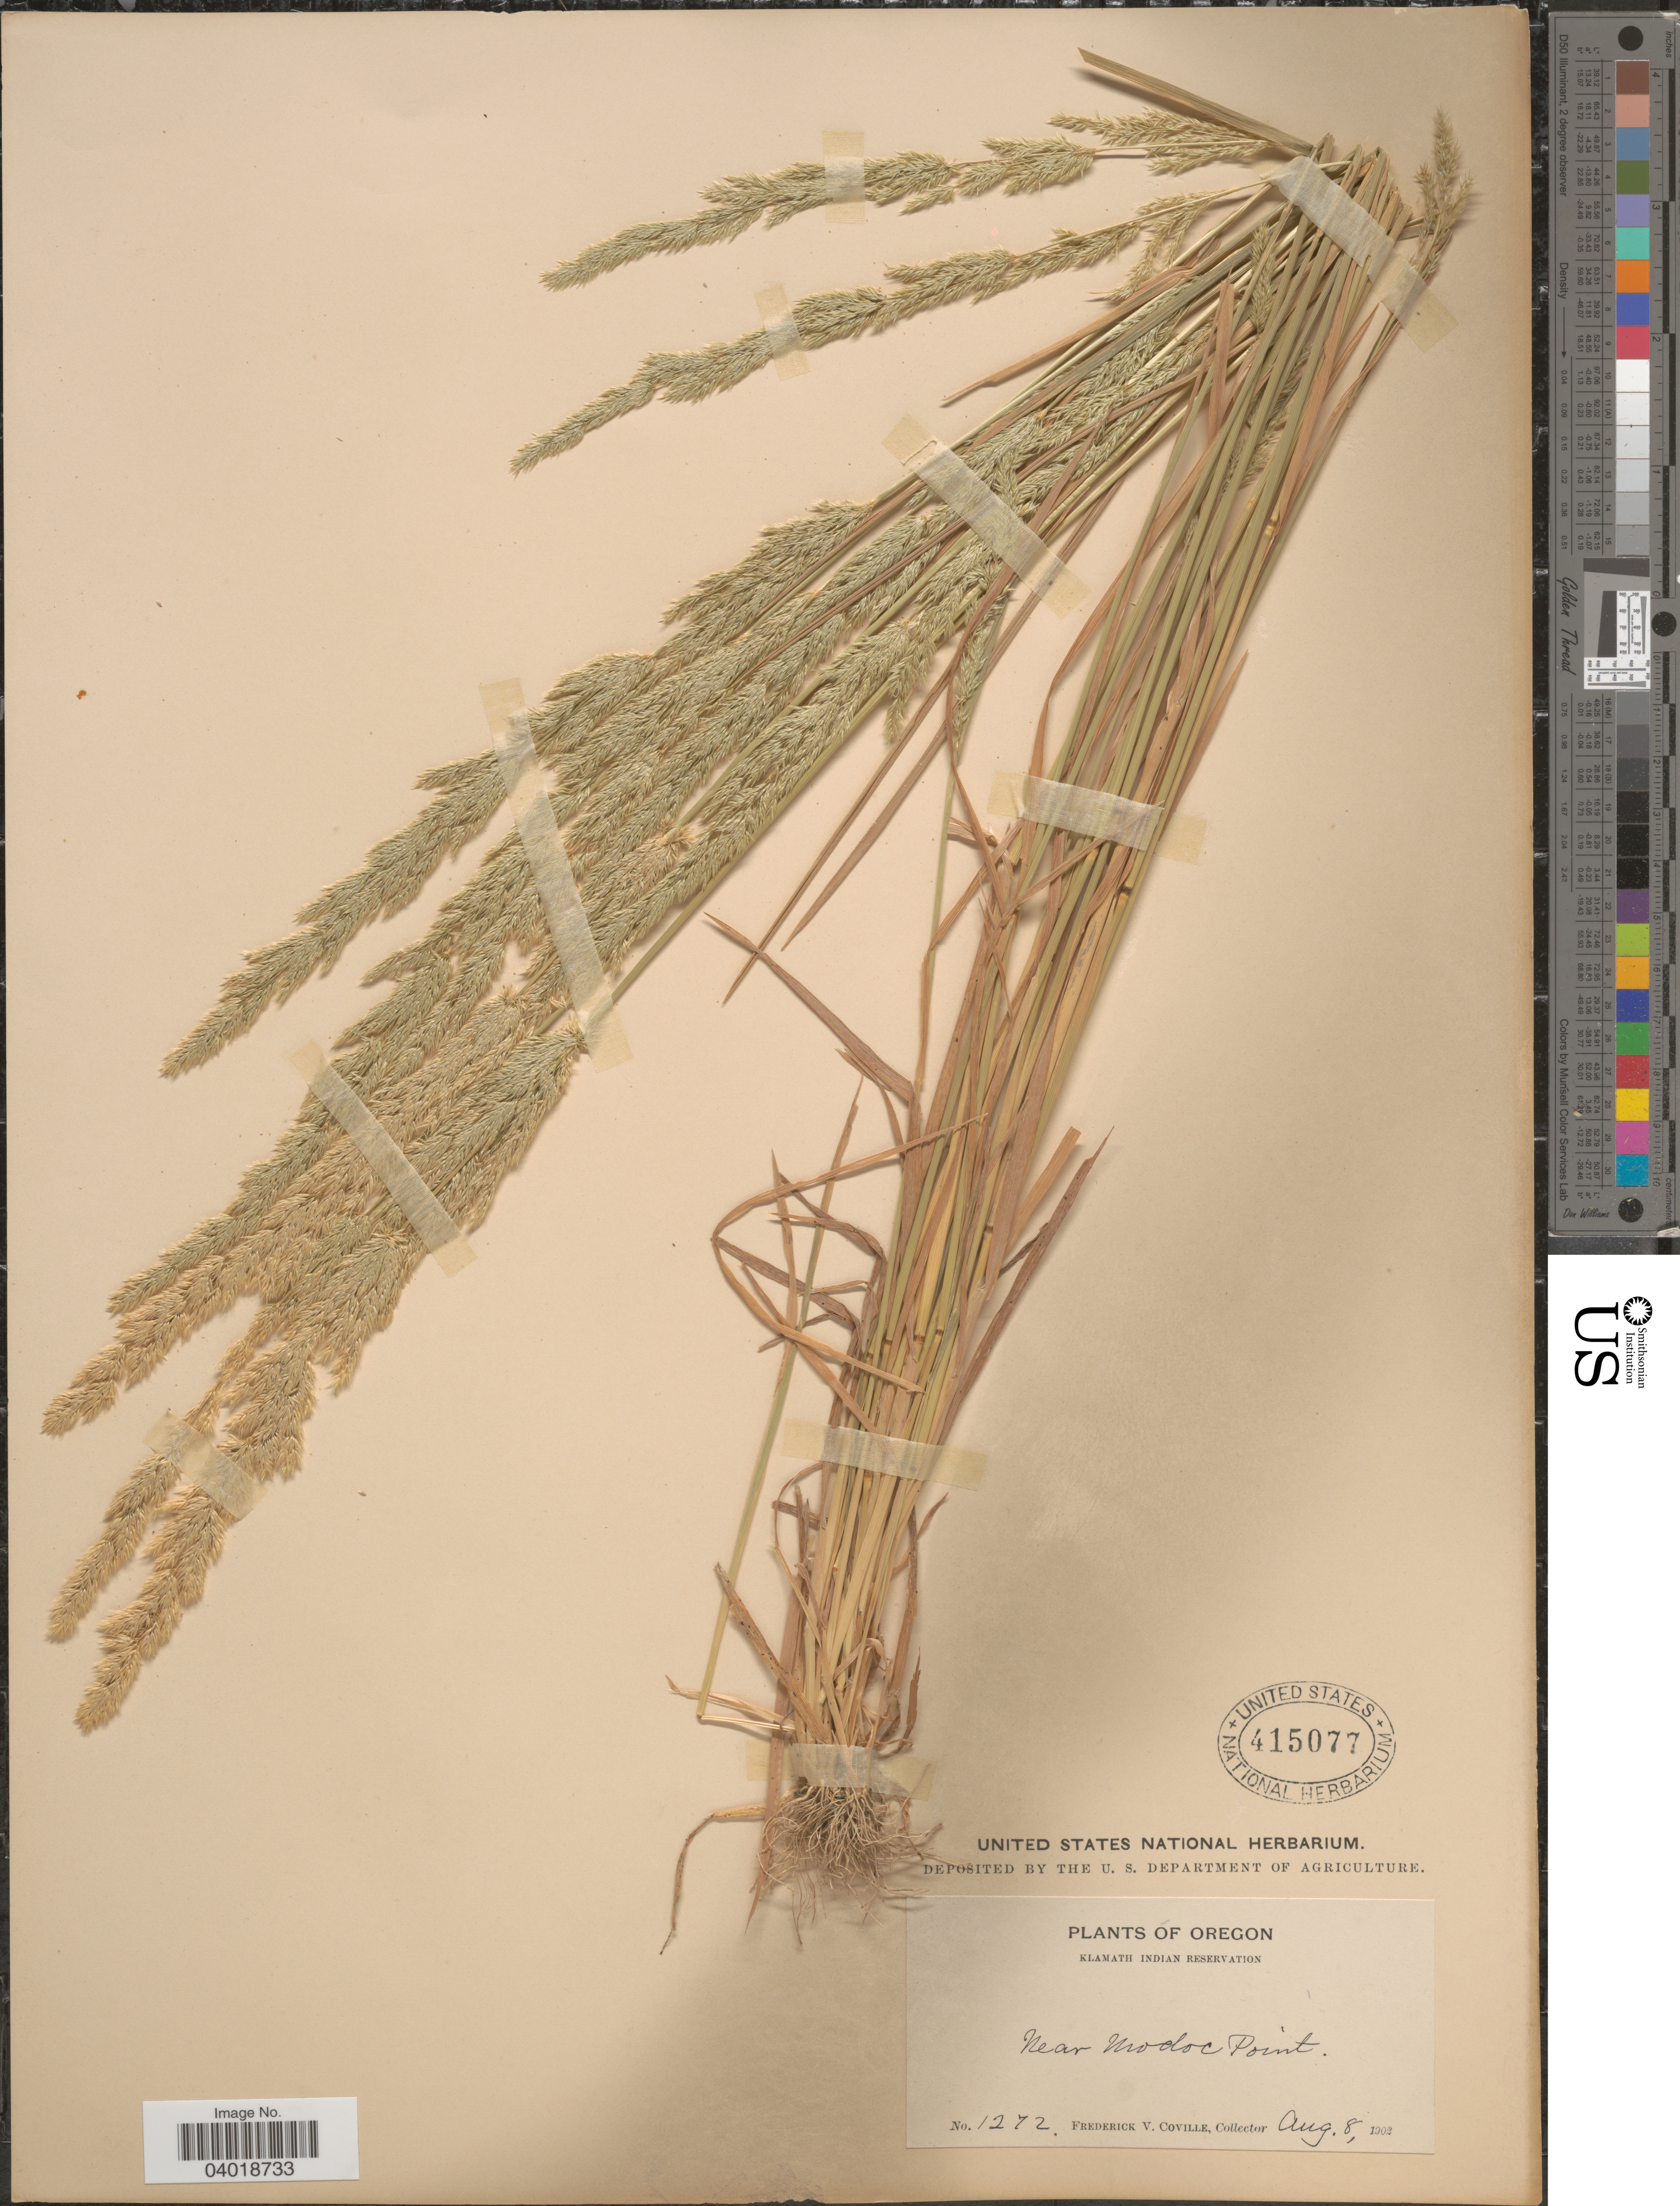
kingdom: Plantae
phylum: Tracheophyta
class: Liliopsida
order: Poales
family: Poaceae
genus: Agrostis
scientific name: Agrostis exarata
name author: Trin.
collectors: F. V. Coville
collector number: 1272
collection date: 1902-08-08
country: United States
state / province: Oregon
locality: Klamath Indian Reservation. Near Modoc Point.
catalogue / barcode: US 415077